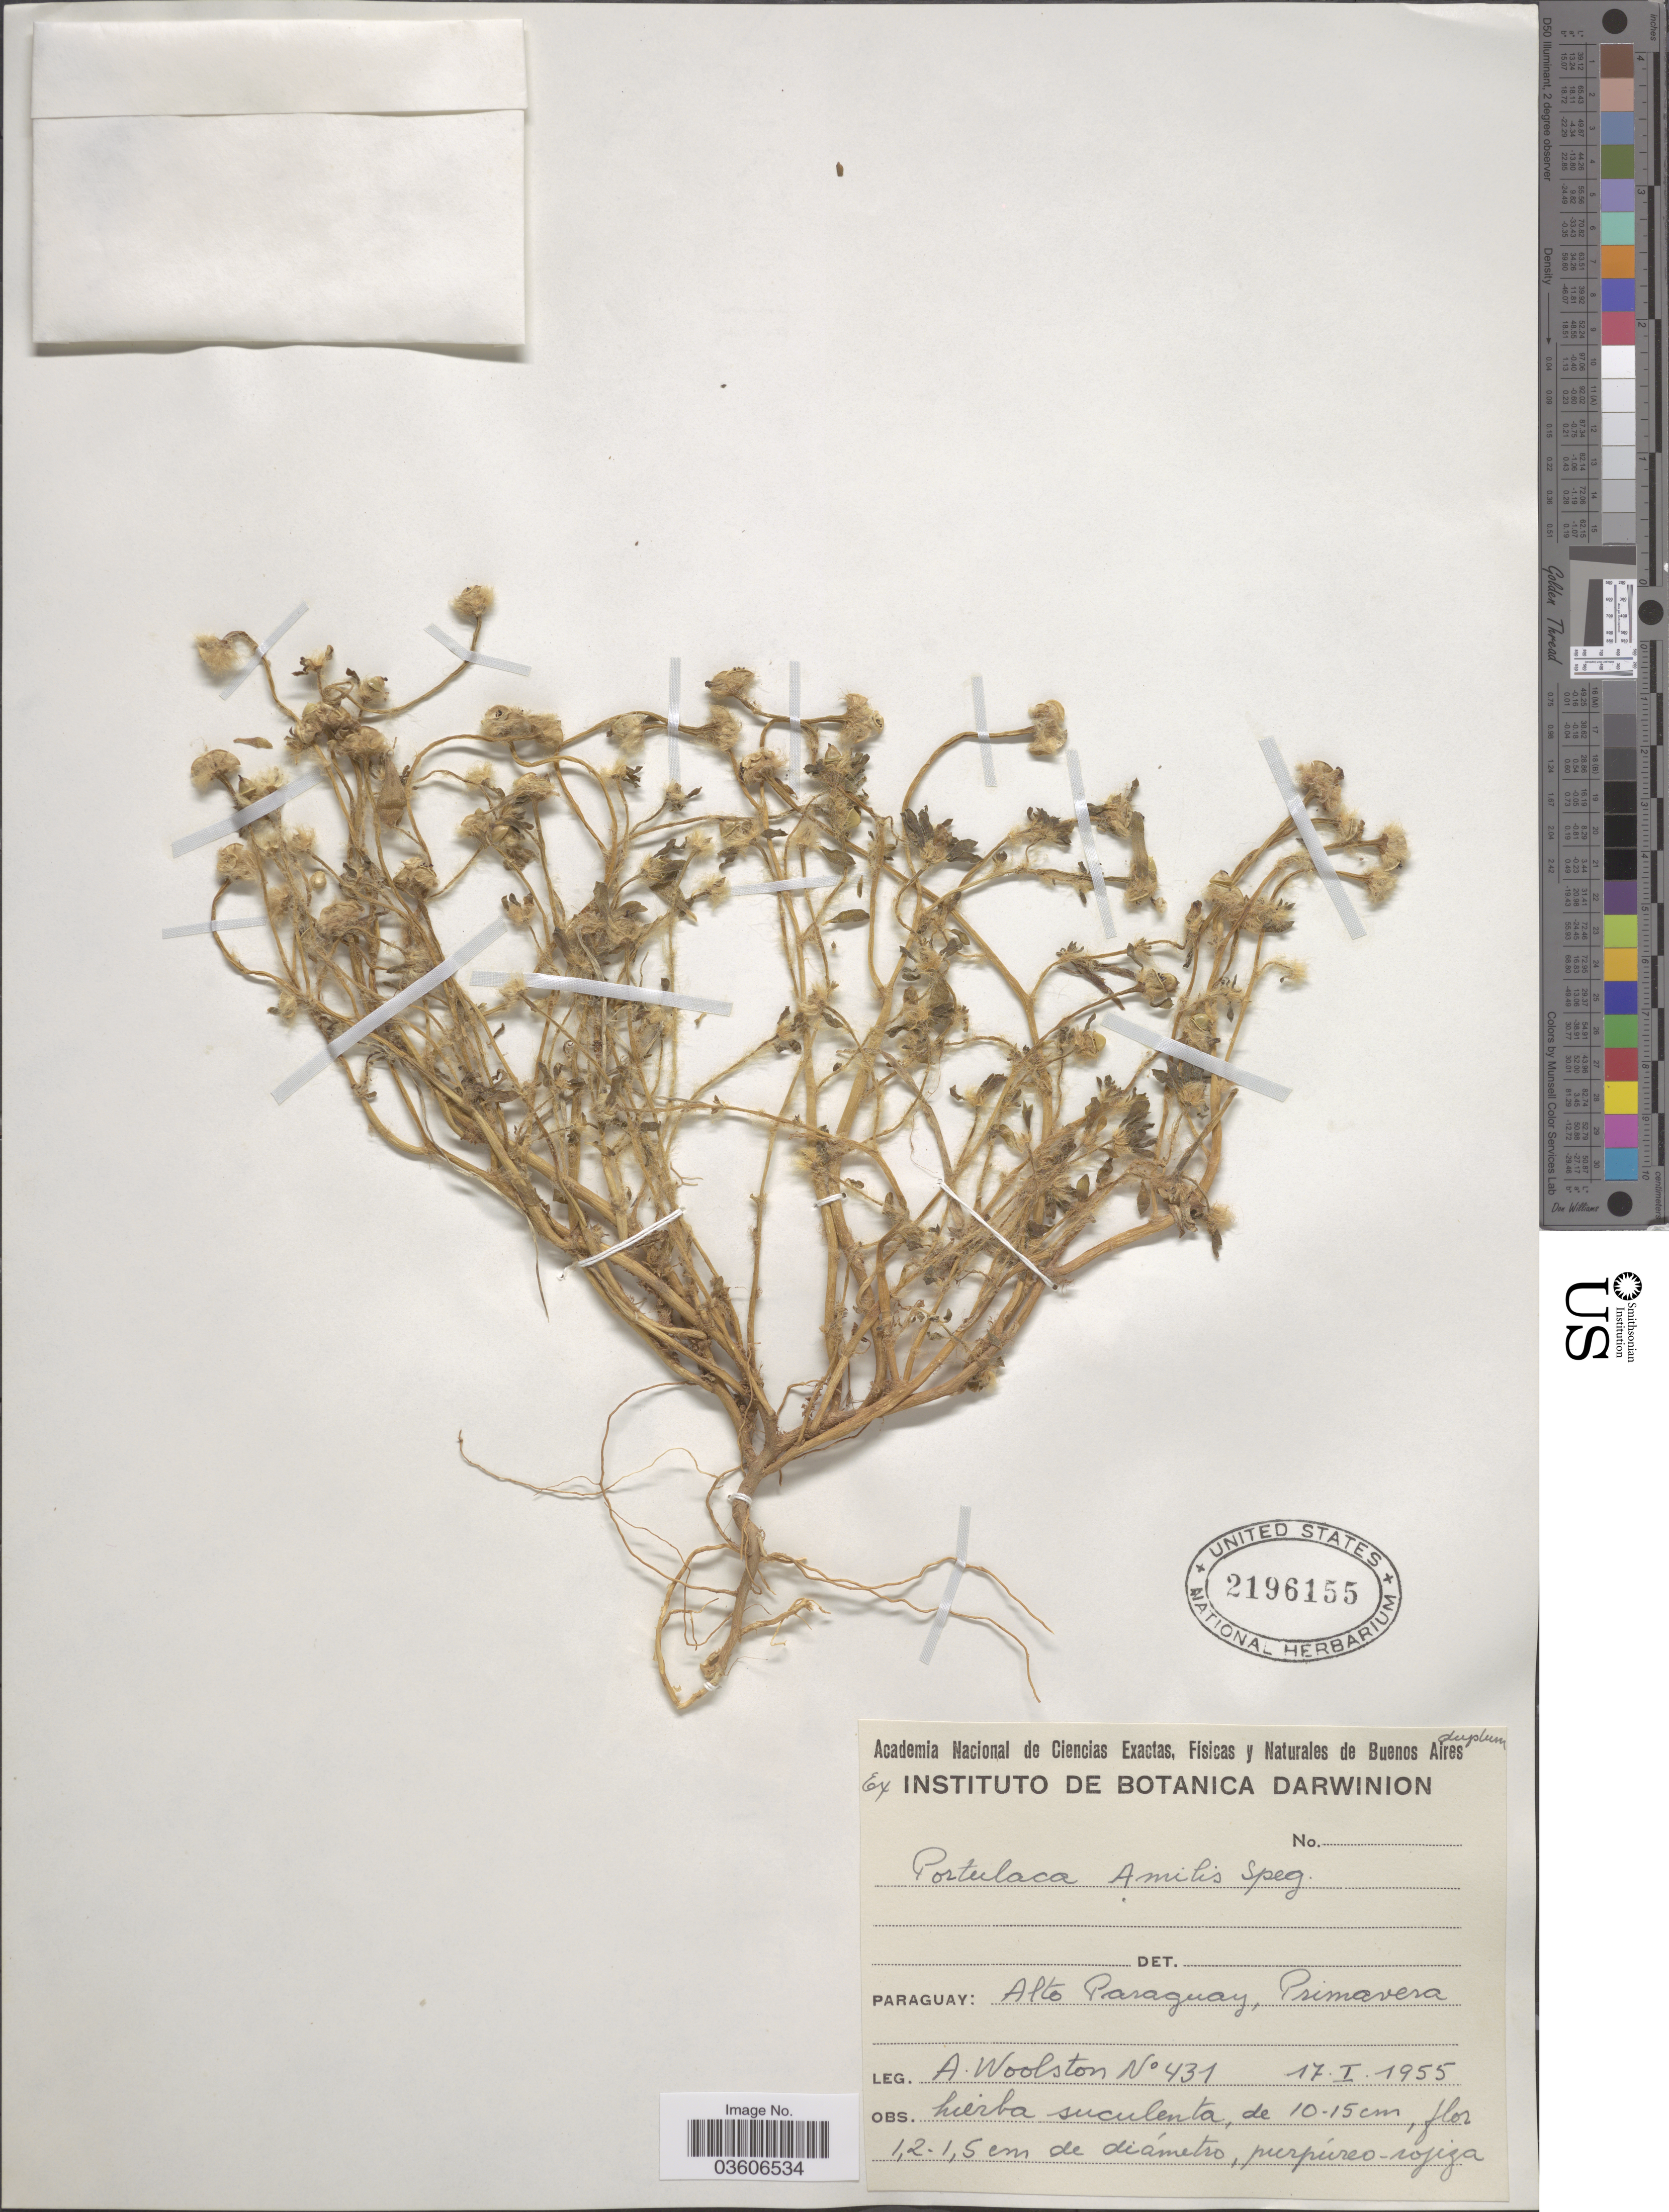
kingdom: Plantae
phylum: Tracheophyta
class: Magnoliopsida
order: Caryophyllales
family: Portulacaceae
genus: Portulaca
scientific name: Portulaca amilis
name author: Speg.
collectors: A. Woolston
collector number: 431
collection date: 1955-01-17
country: Paraguay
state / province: Alto Paraguay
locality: Primavera.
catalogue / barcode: US 2196155